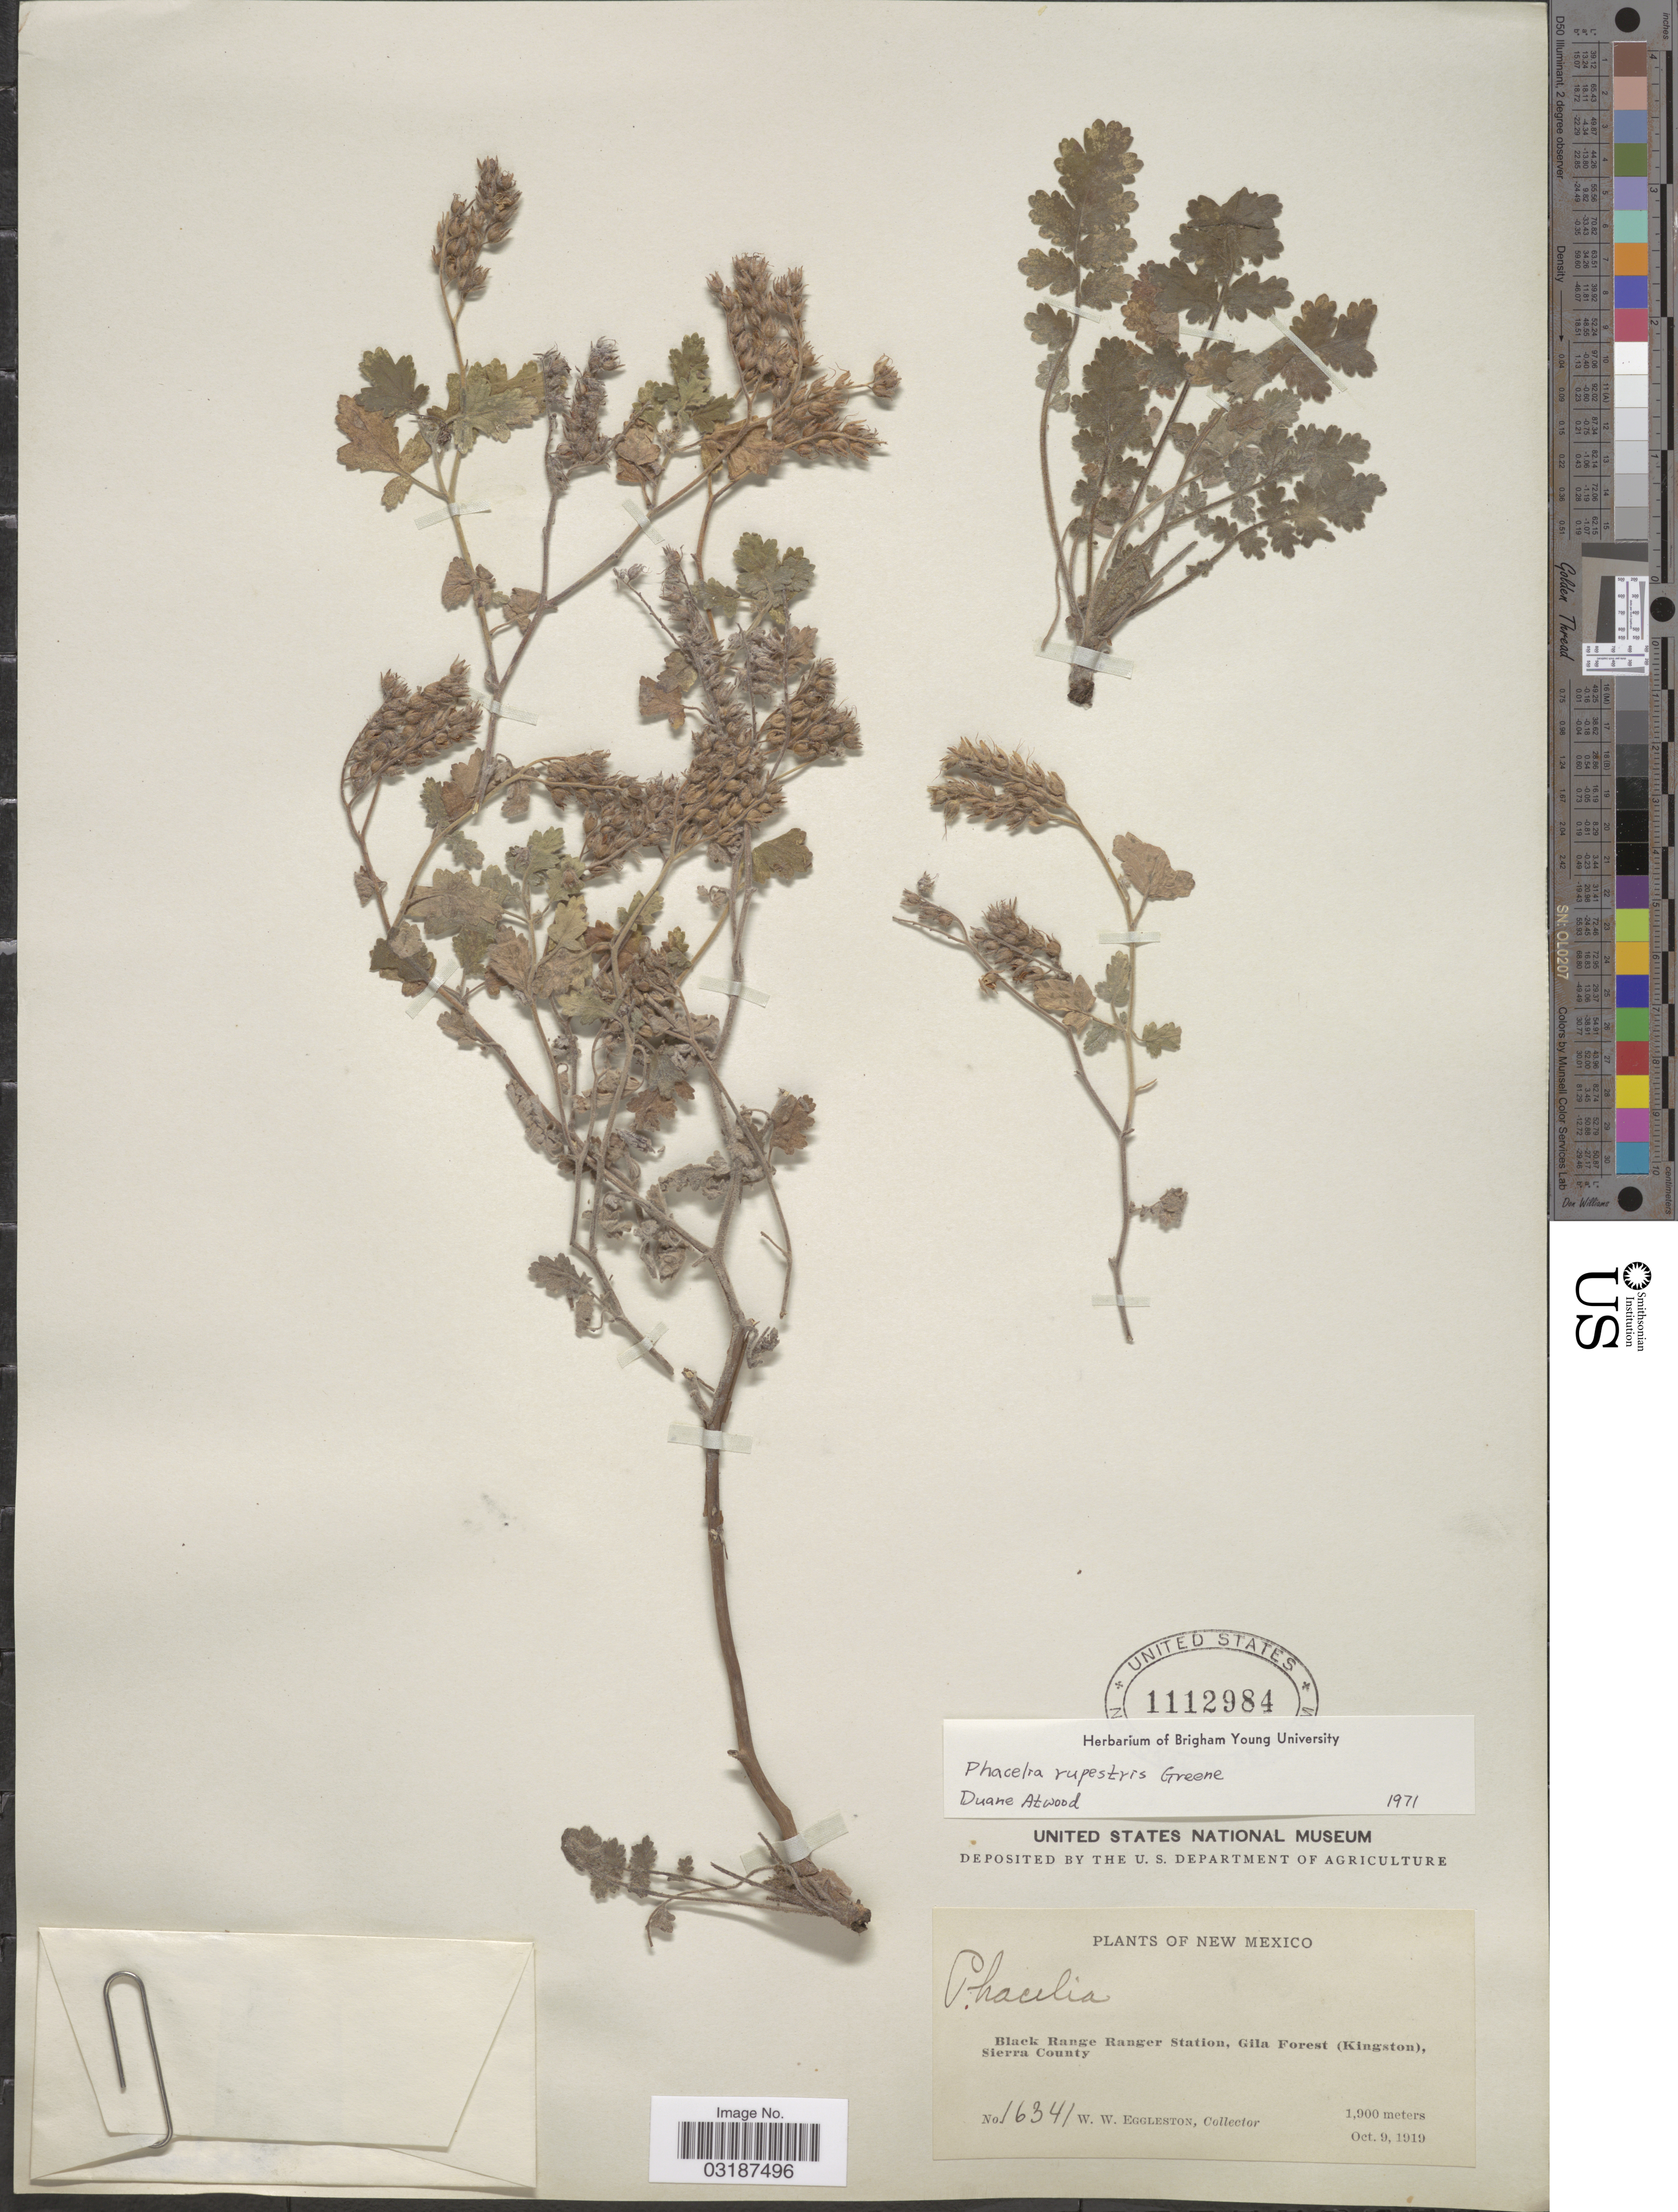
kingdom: Plantae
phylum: Tracheophyta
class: Magnoliopsida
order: Boraginales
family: Hydrophyllaceae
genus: Phacelia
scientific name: Phacelia rupestris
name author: Greene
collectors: W. W. Eggleston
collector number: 16341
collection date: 1919-10-09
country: United States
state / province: New Mexico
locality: Black Range Ranger Station, Gila Forest (Kingston), Sierra County.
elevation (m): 1900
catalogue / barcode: US 1112984